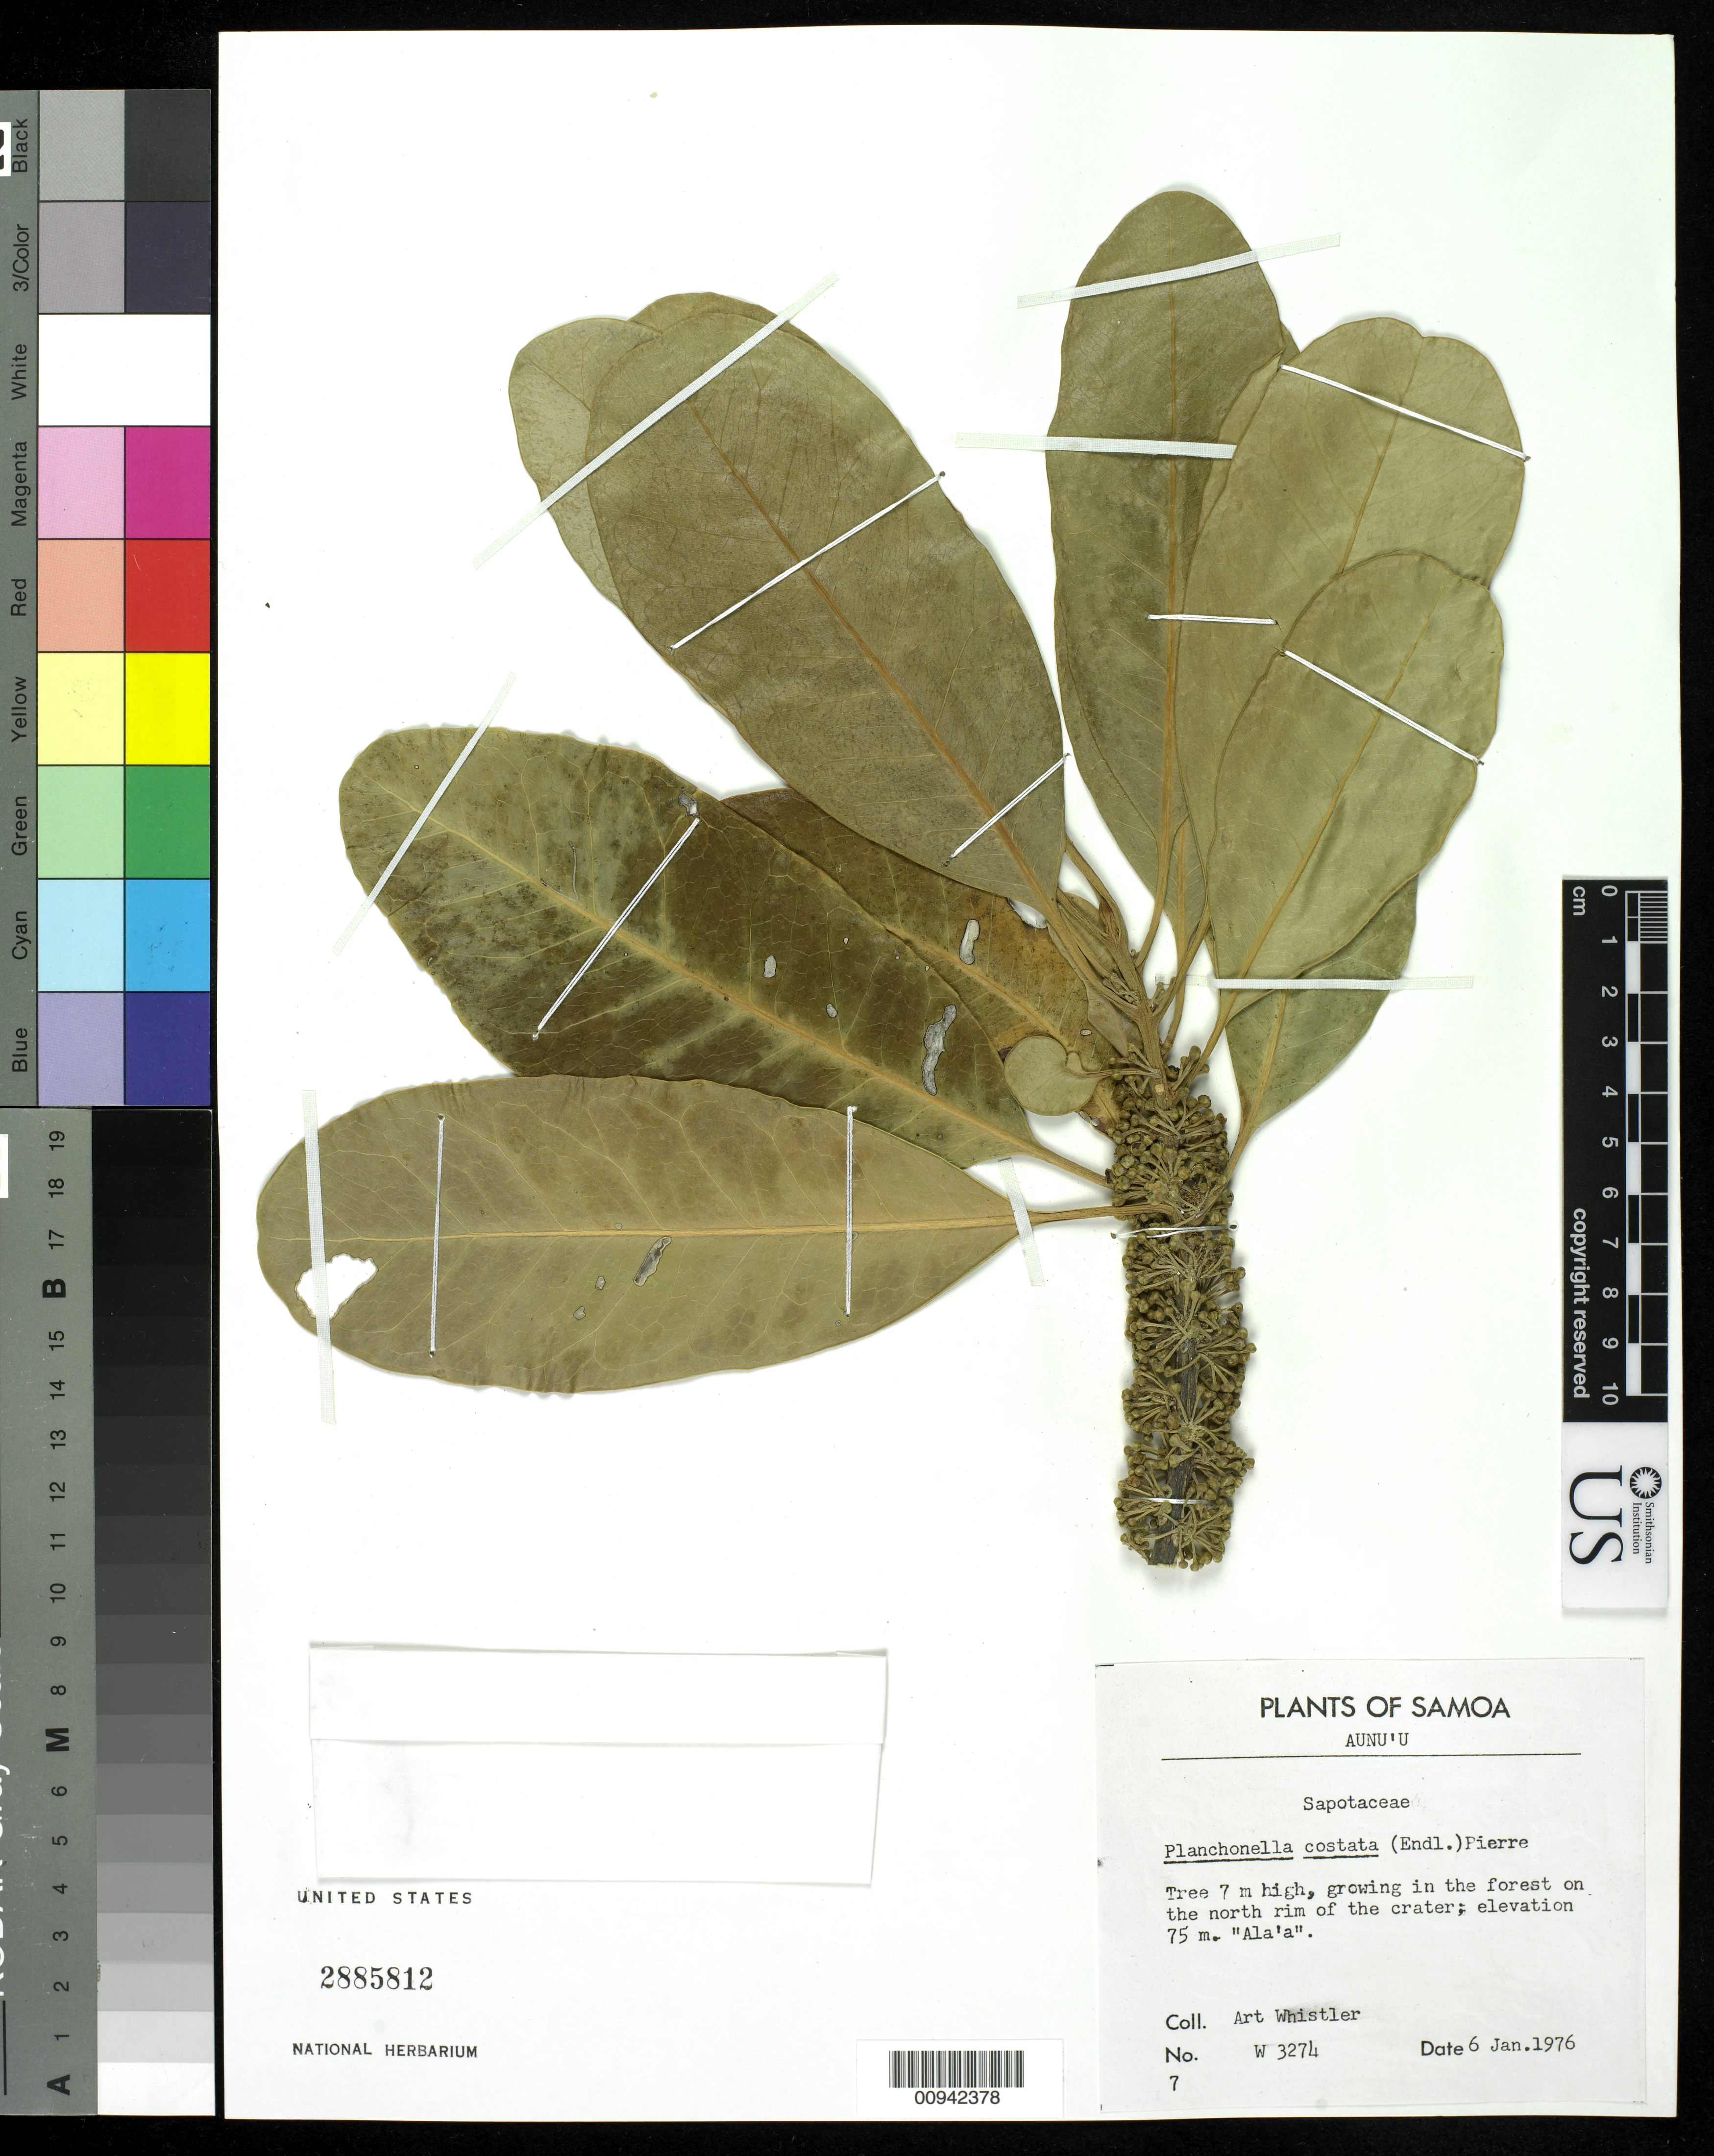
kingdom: Plantae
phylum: Tracheophyta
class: Magnoliopsida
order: Ericales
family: Sapotaceae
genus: Planchonella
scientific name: Planchonella costata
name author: (Endl.) Pierre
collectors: A. Whistler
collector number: W 3274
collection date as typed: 06 Jan 1976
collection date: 1976-01-06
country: American Samoa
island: Aunu'u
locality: in the forest on the north rim of the crater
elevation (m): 23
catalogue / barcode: US 2885812